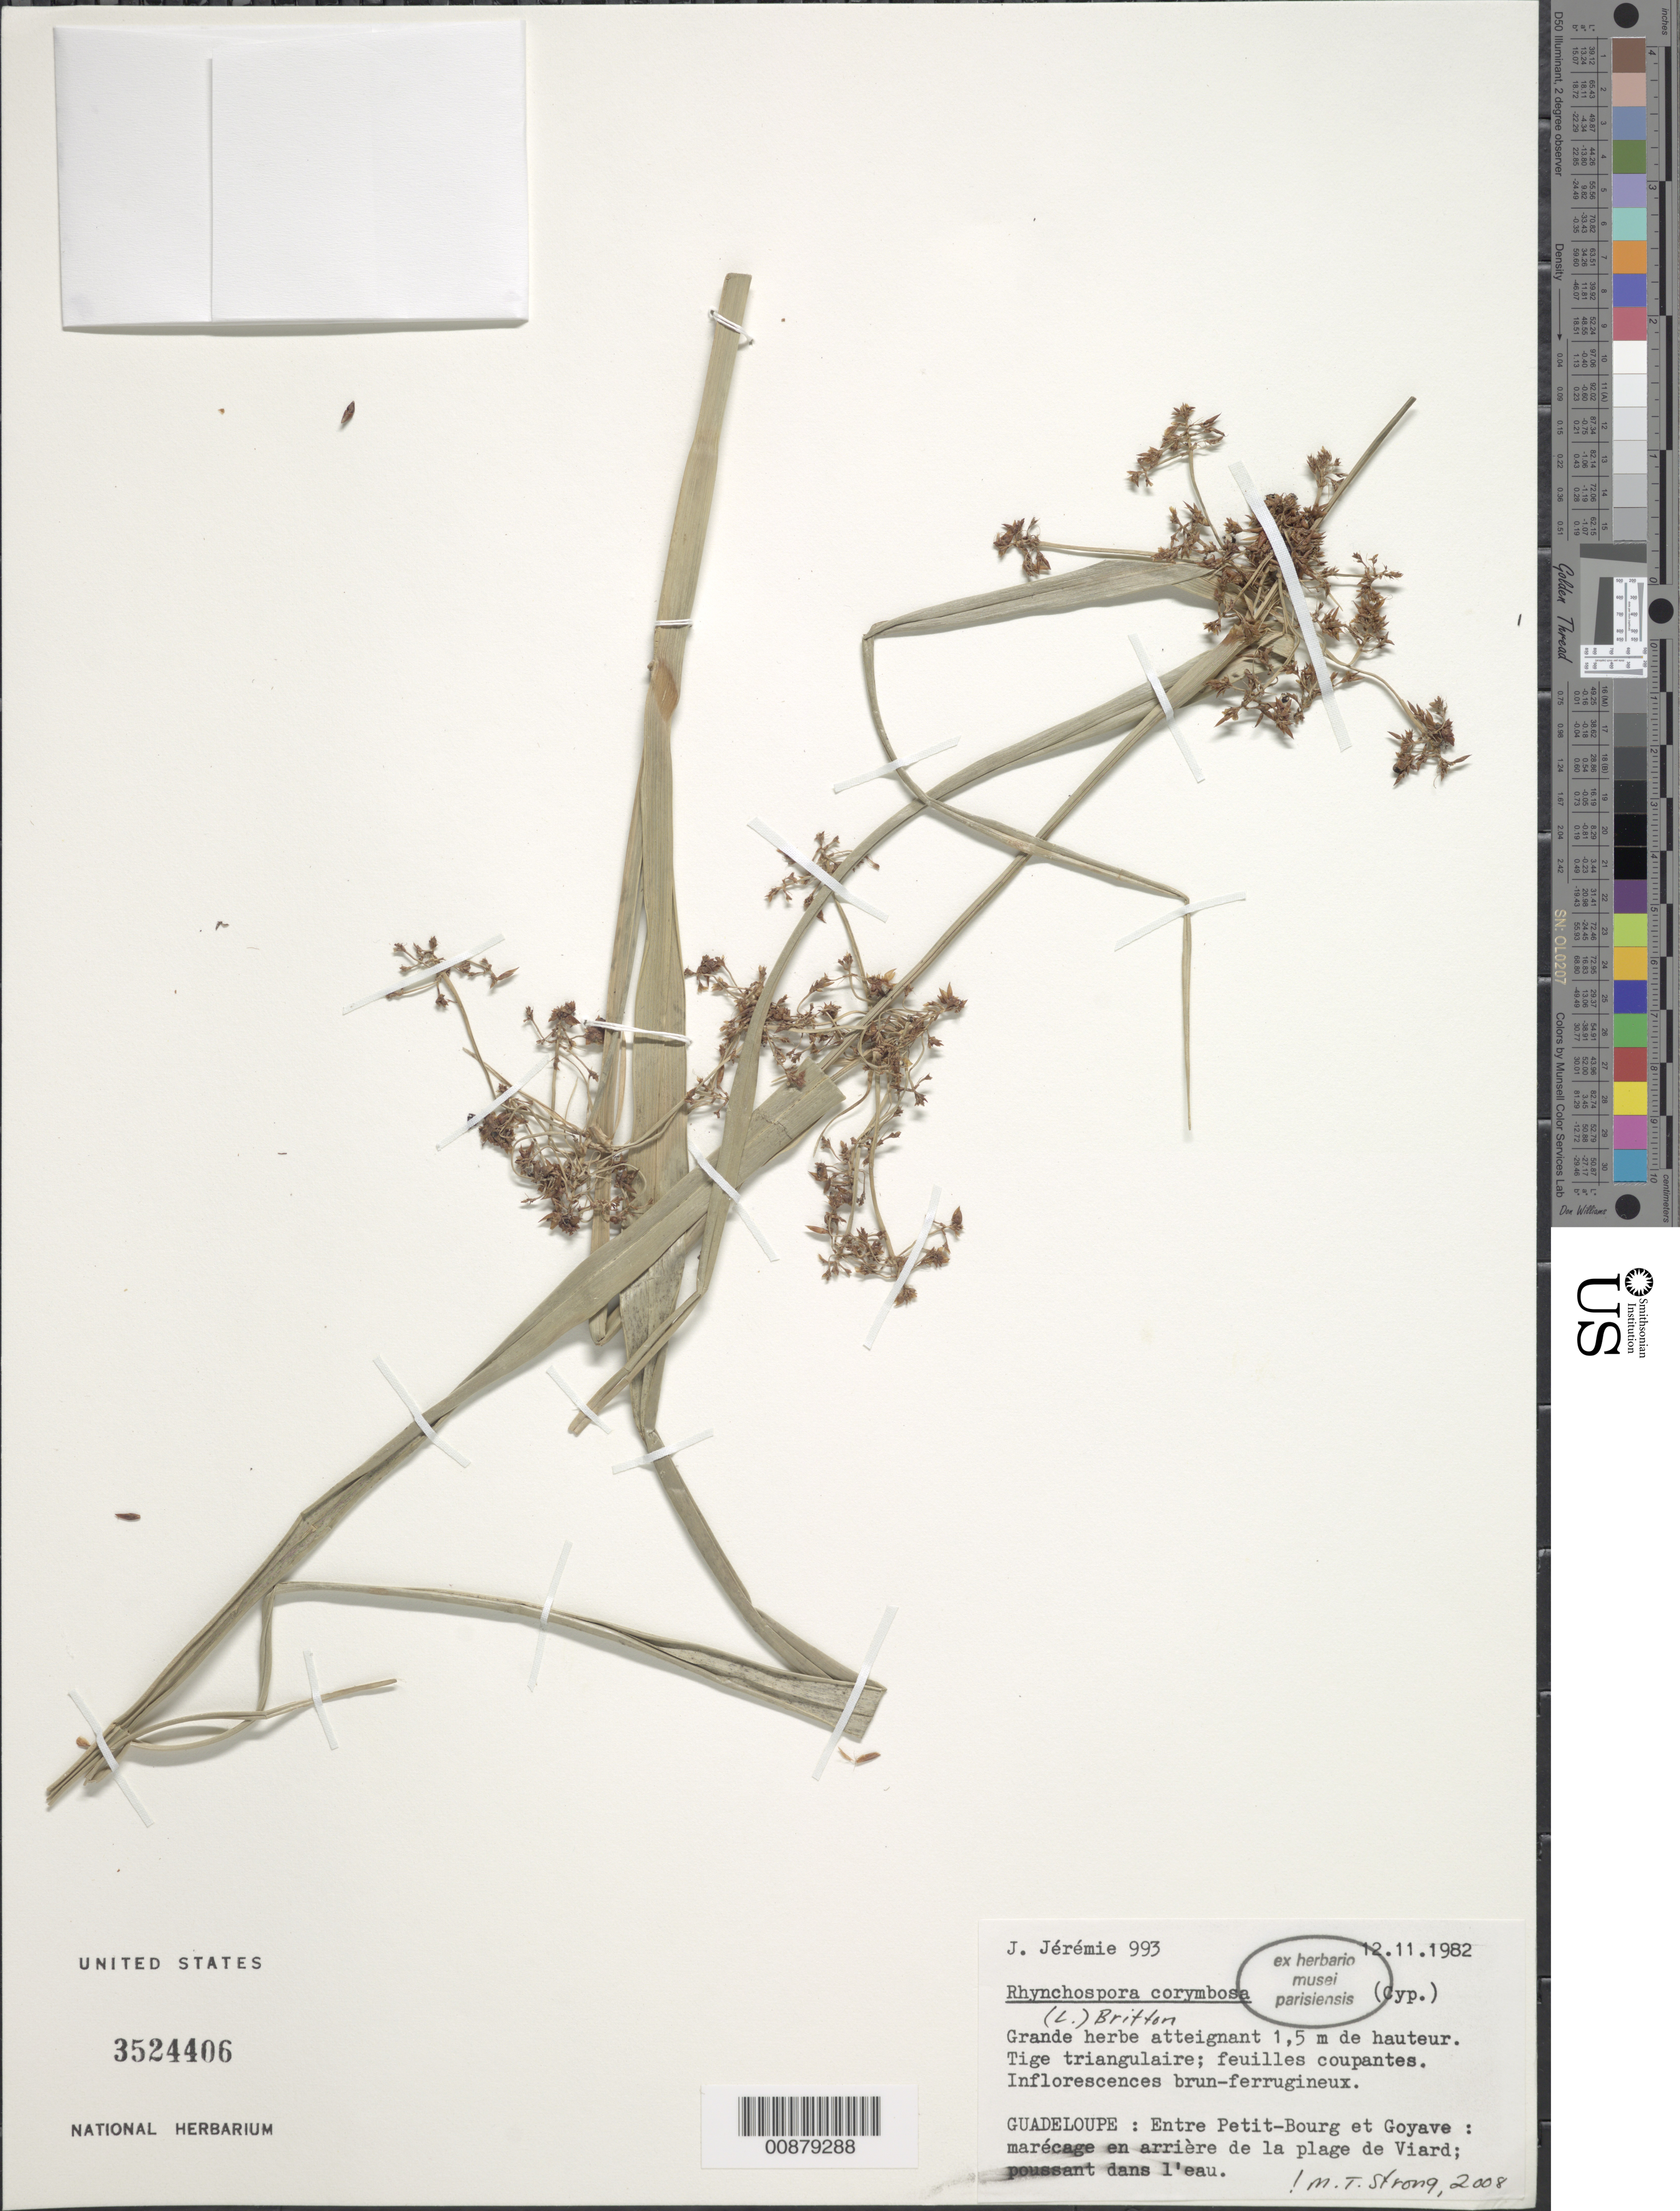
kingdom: Plantae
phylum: Tracheophyta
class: Liliopsida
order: Poales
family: Cyperaceae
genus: Rhynchospora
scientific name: Rhynchospora corymbosa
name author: (L.) Britton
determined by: Strong, M. T., (US), Smithsonian Institution - National Museum of Natural History (UNITED STATES)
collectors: J. Jérémie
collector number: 993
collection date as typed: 12 Nov 1982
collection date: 1982-11-12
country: Guadeloupe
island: Basse Terre [Guadeloupe]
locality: Entre Petit-Bourg et Goyave.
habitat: Marécage en arrière de la plage de Viard; poussant dans l'eau.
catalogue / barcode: US 3524406